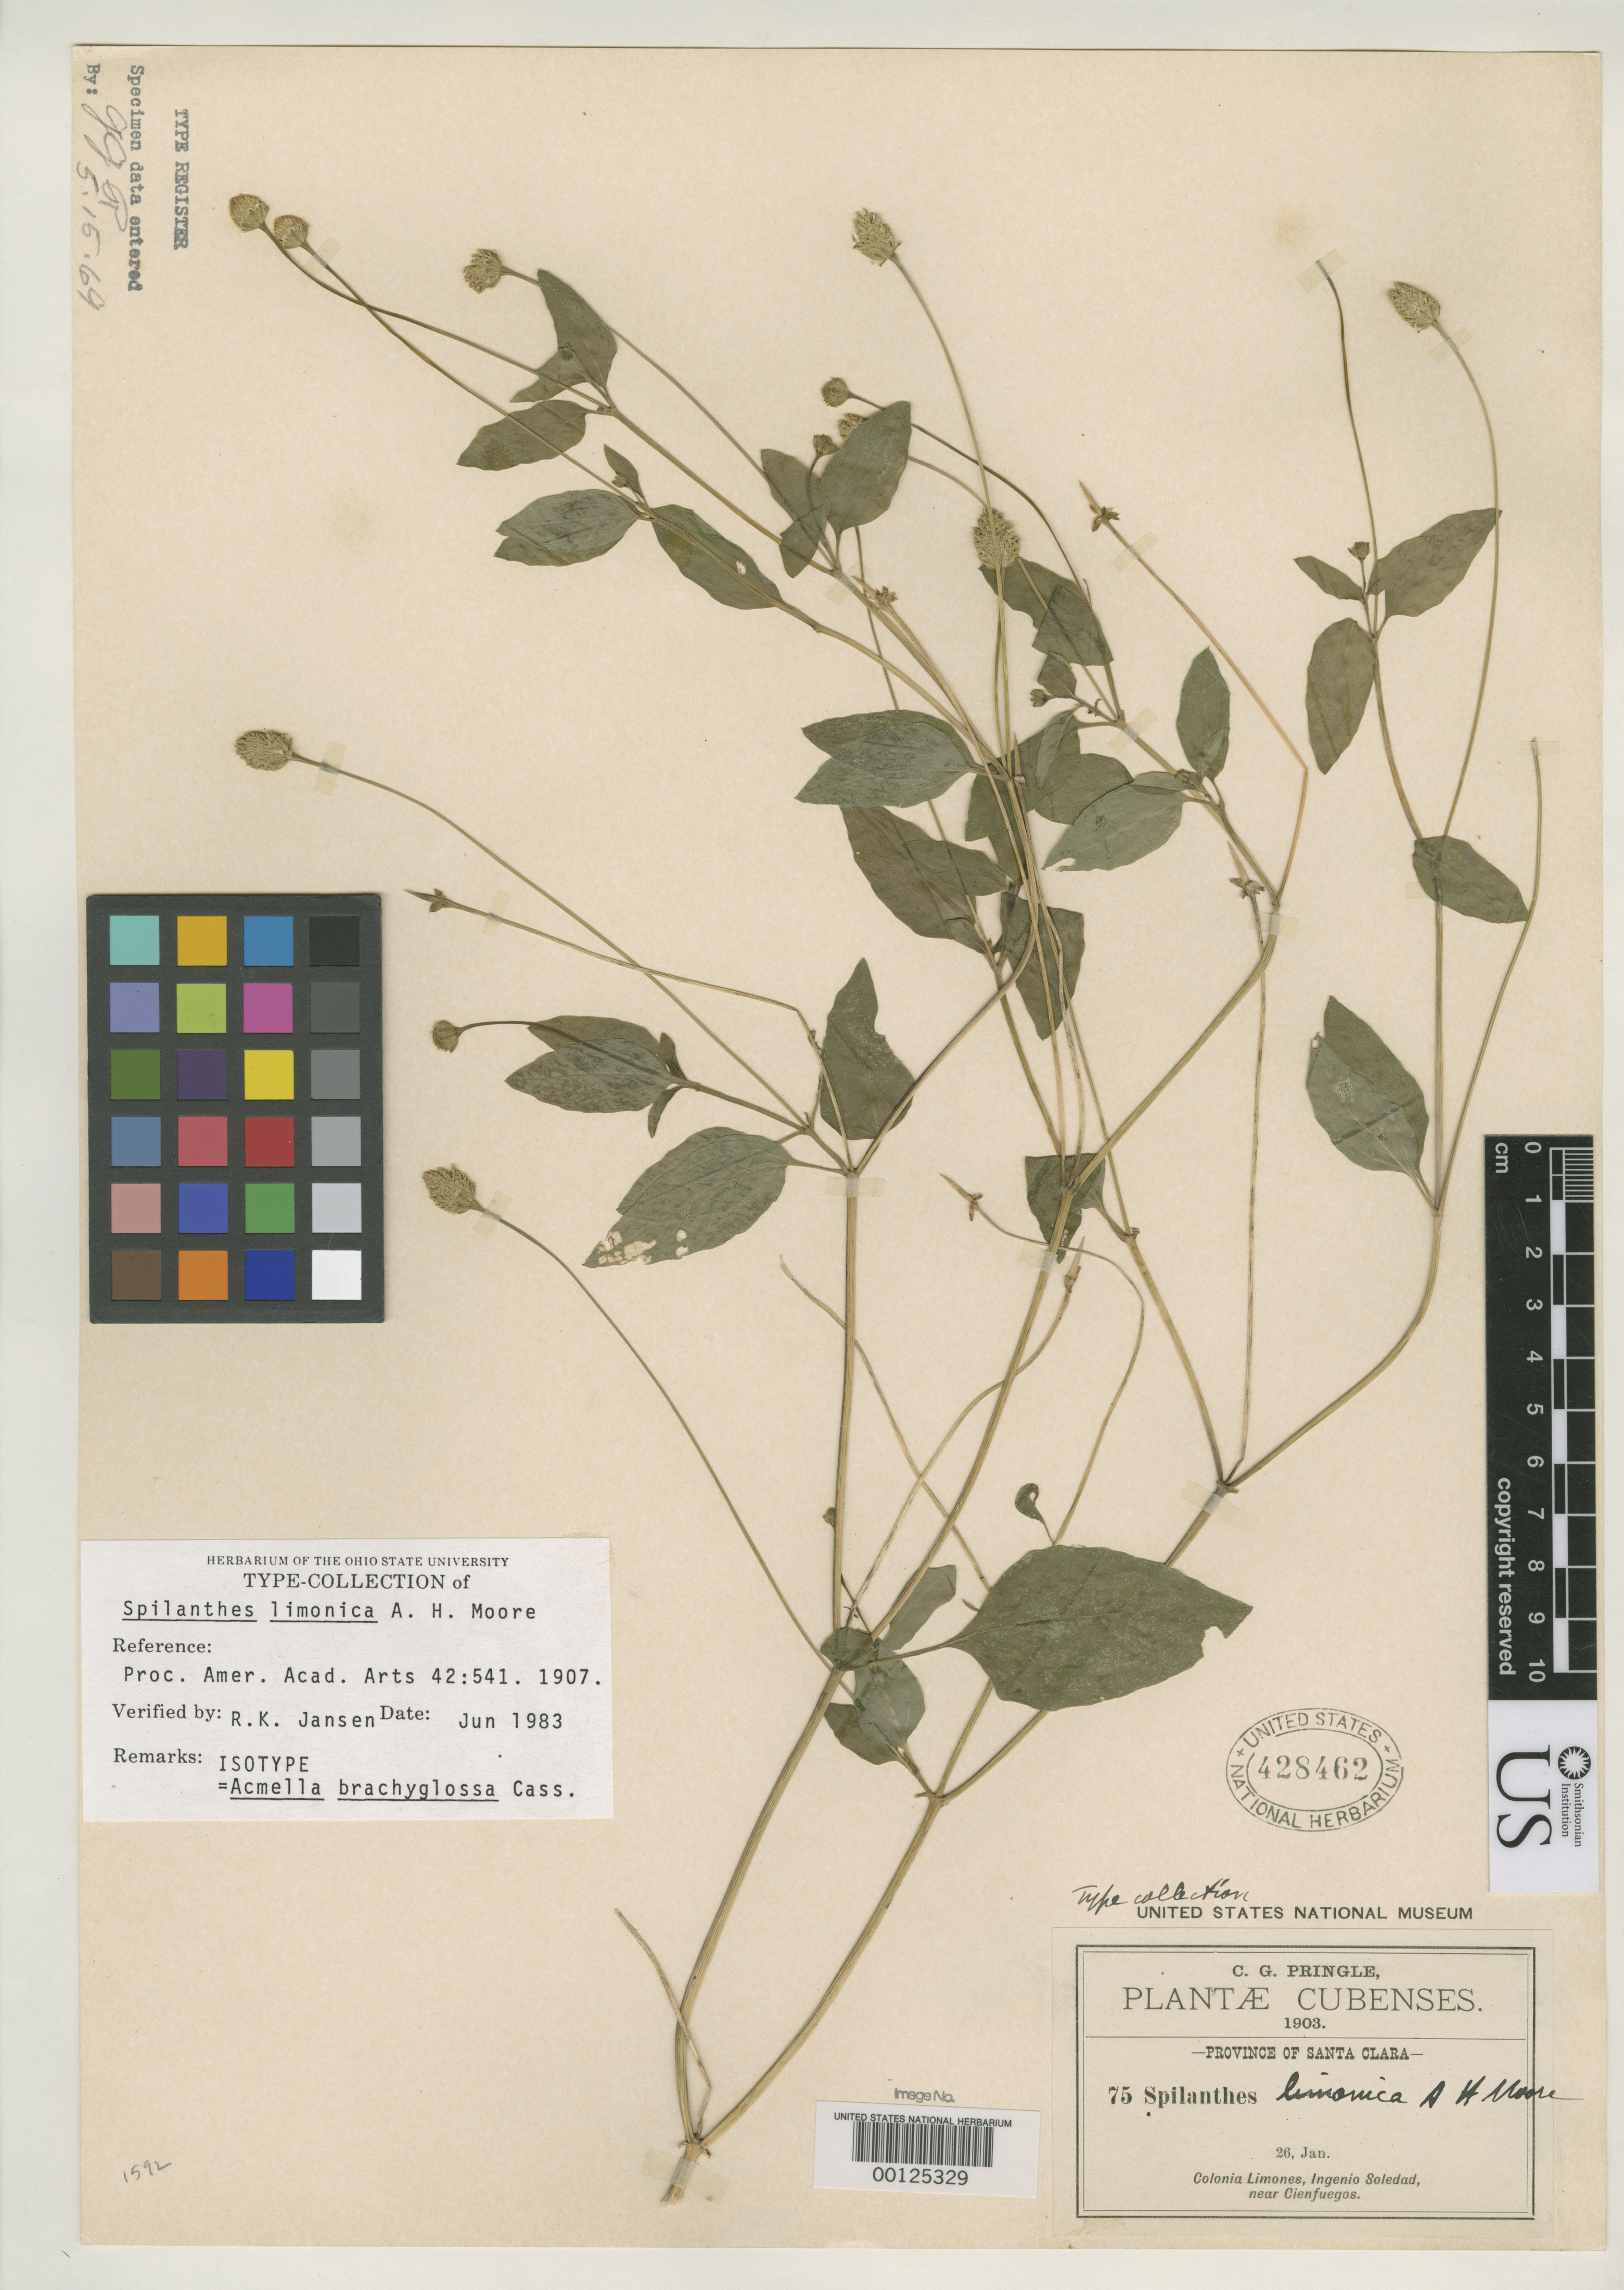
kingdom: Plantae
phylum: Tracheophyta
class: Magnoliopsida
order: Asterales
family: Asteraceae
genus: Spilanthes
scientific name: Spilanthes limonica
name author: A.H. Moore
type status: Isotype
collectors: C. G. Pringle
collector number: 75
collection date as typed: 26 Jan 1903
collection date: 1903-01-26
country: Cuba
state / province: Las Villas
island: Greater Antilles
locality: Near Cienfuegos.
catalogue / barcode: US 428462